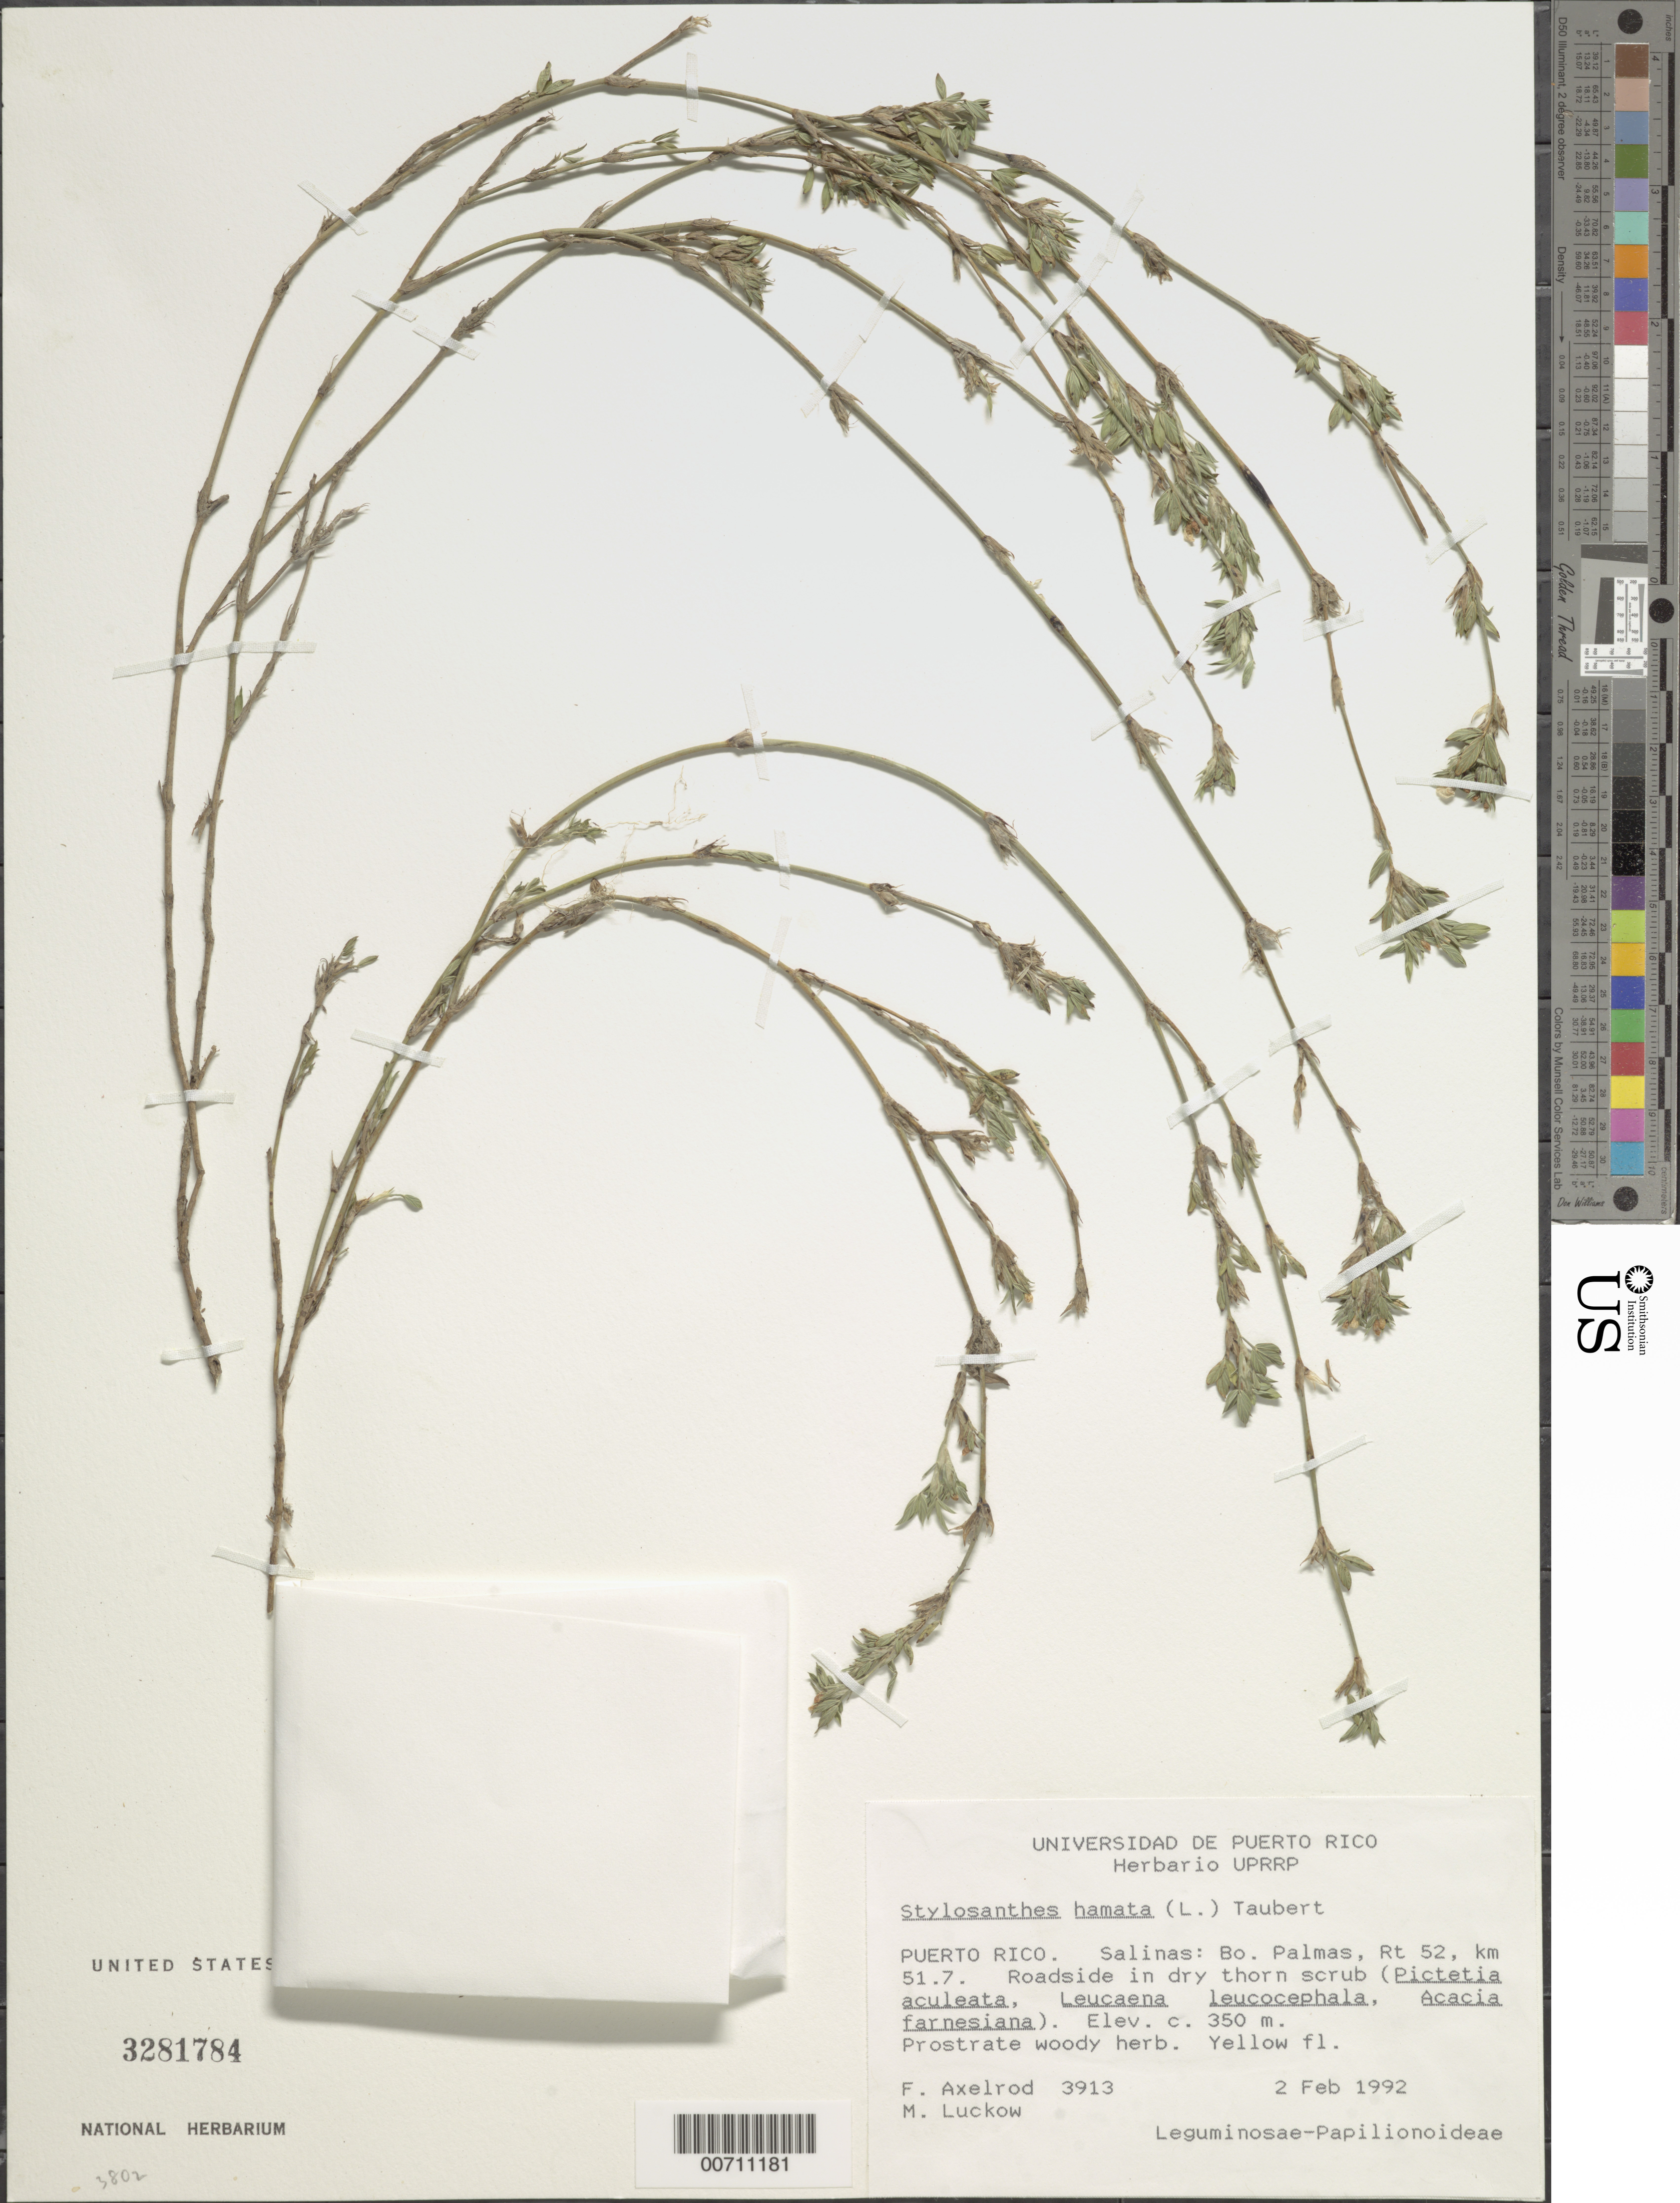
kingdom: Plantae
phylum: Tracheophyta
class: Magnoliopsida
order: Fabales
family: Fabaceae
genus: Stylosanthes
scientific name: Stylosanthes hamata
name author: (L.) Taub.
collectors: F. S. Axelrod & M. A. Luckow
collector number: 3913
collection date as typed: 02 Feb 1992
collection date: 1992-02-02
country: Puerto Rico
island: Greater Antilles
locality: Salinas: Bo. Palmas, Rt 52, km 51.7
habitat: Roadside in dry thorn scrub (Pictetia aculeata, Leucaena leucocephala, Acacia farnesiana)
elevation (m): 350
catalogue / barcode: US 3281784